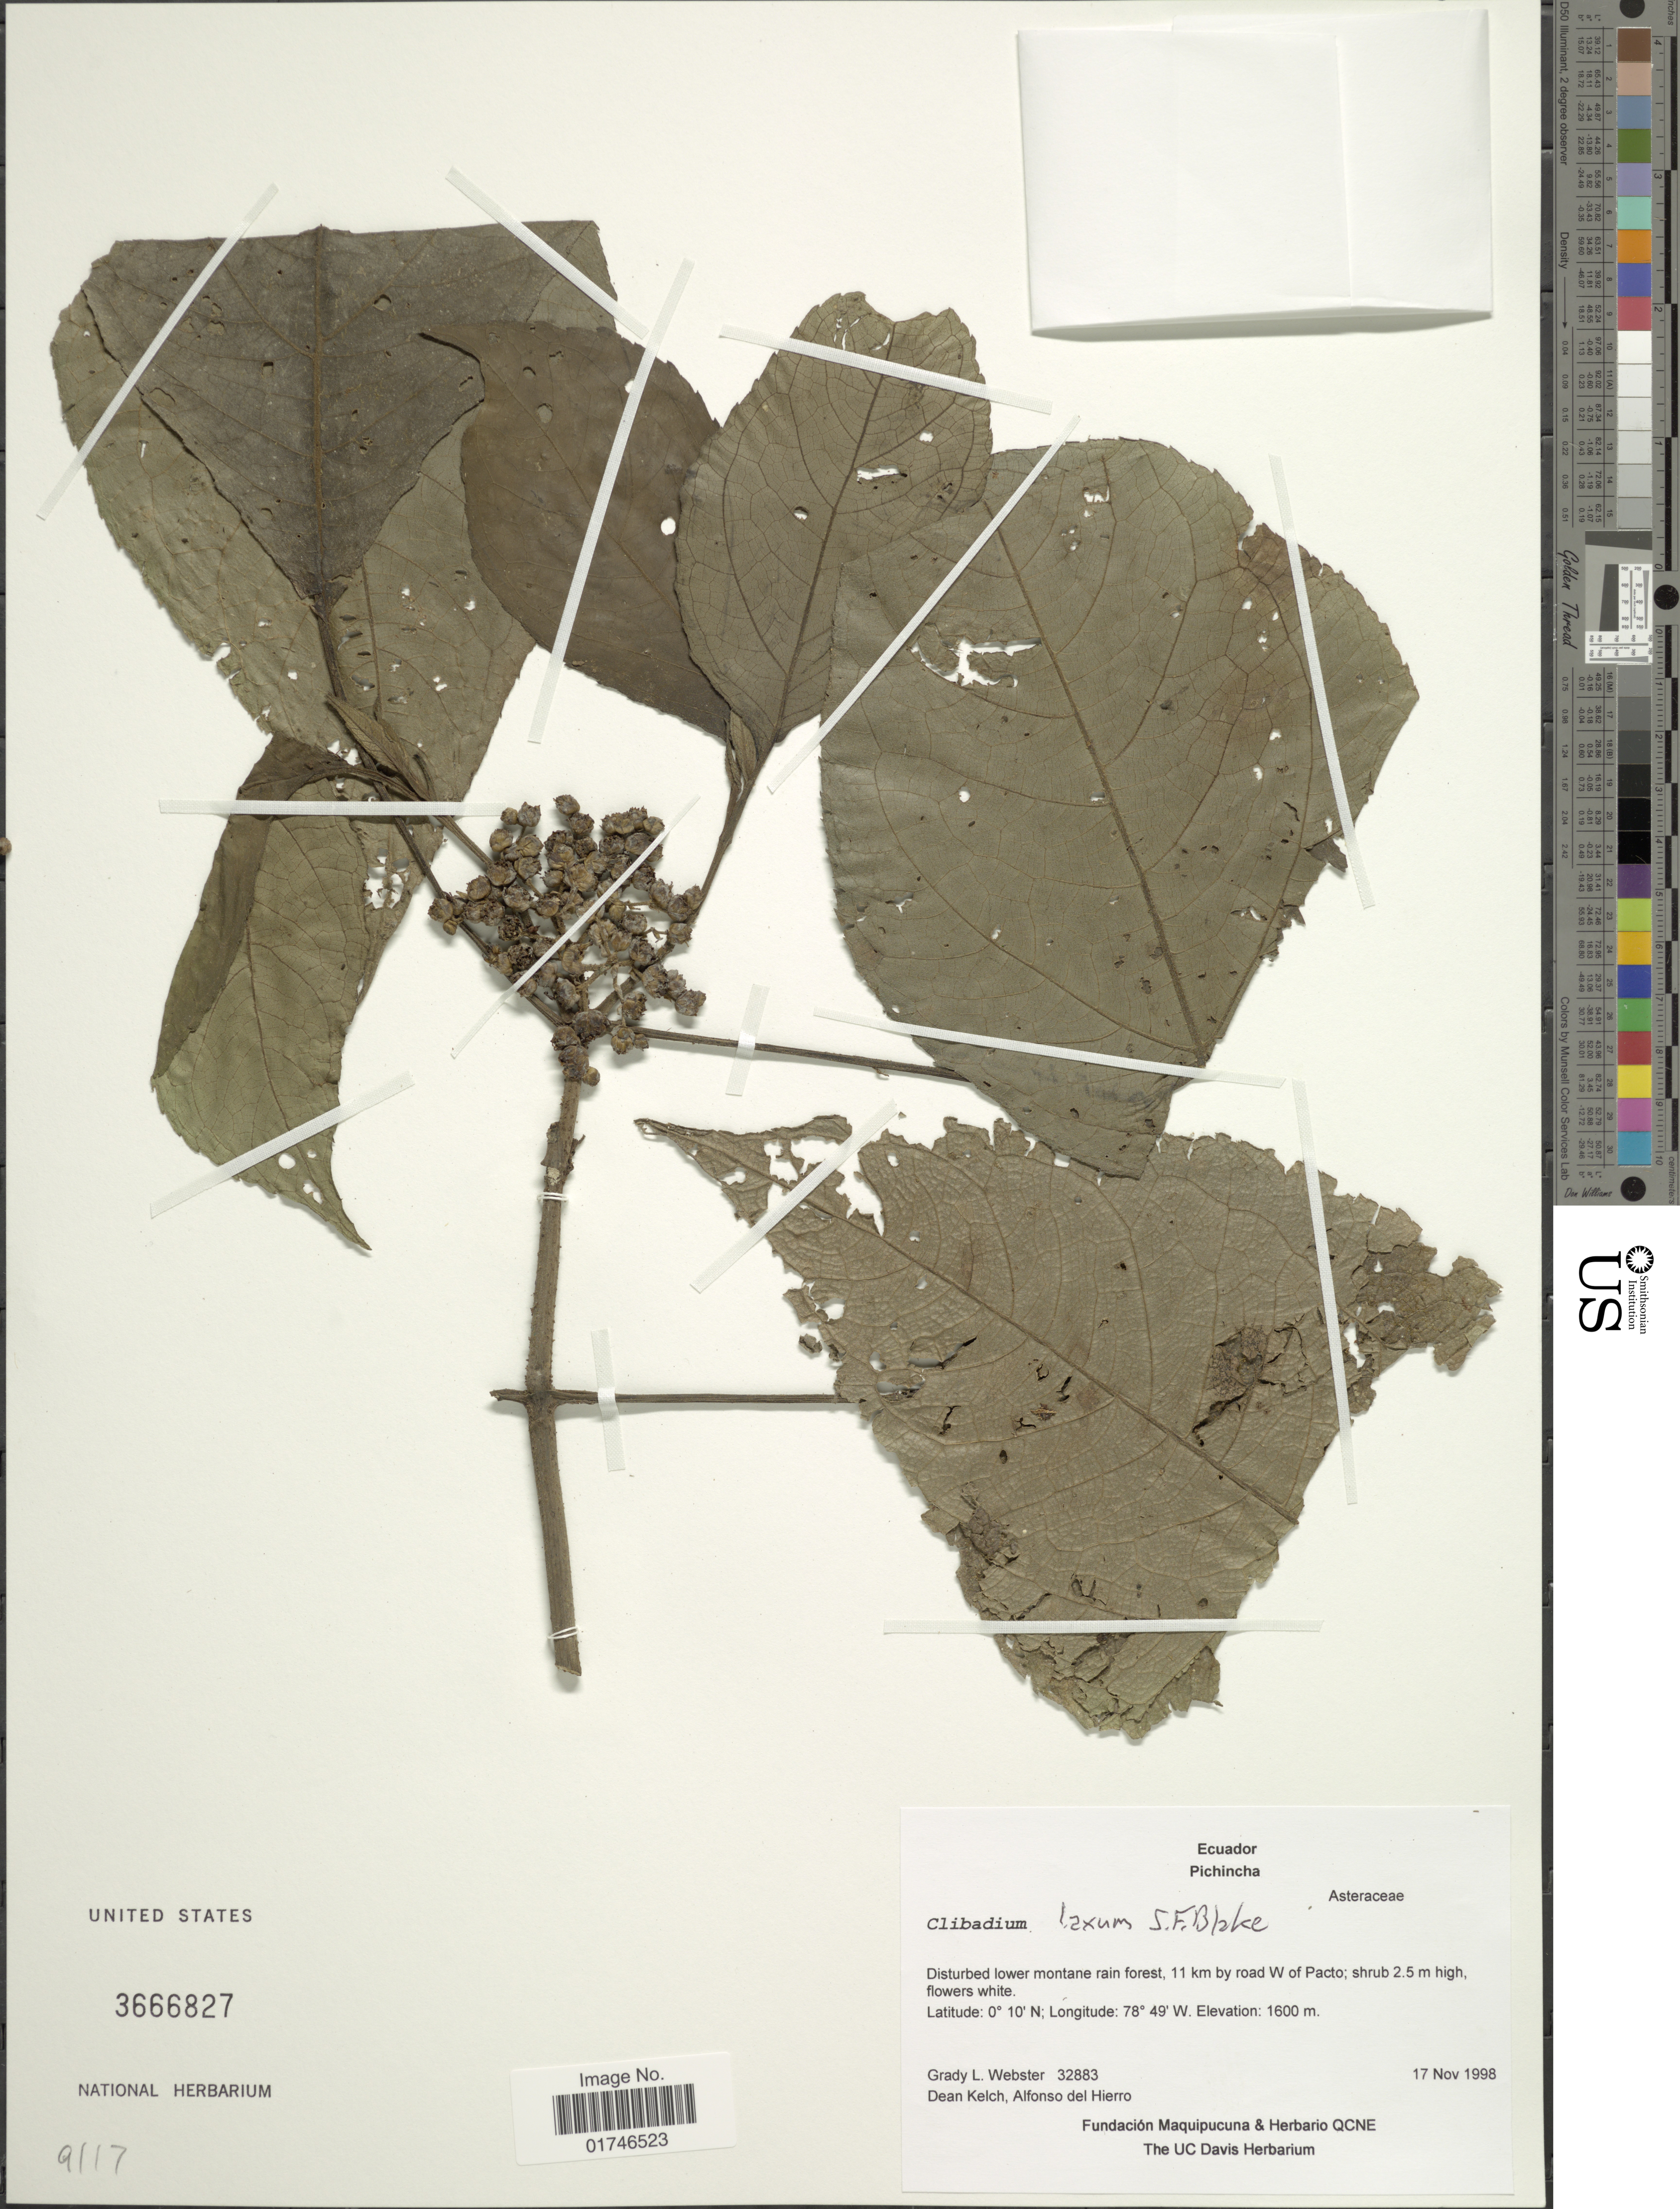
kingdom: Plantae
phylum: Tracheophyta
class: Magnoliopsida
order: Asterales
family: Asteraceae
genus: Clibadium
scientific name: Clibadium laxum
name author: S.F. Blake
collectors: G. L. Webster, D. Kelch & A. Del Hierro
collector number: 32883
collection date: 1998-11-17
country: Ecuador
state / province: Pichincha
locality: Pichincha, 11 km by road W of Pacto.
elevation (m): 1600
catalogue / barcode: US 3666827